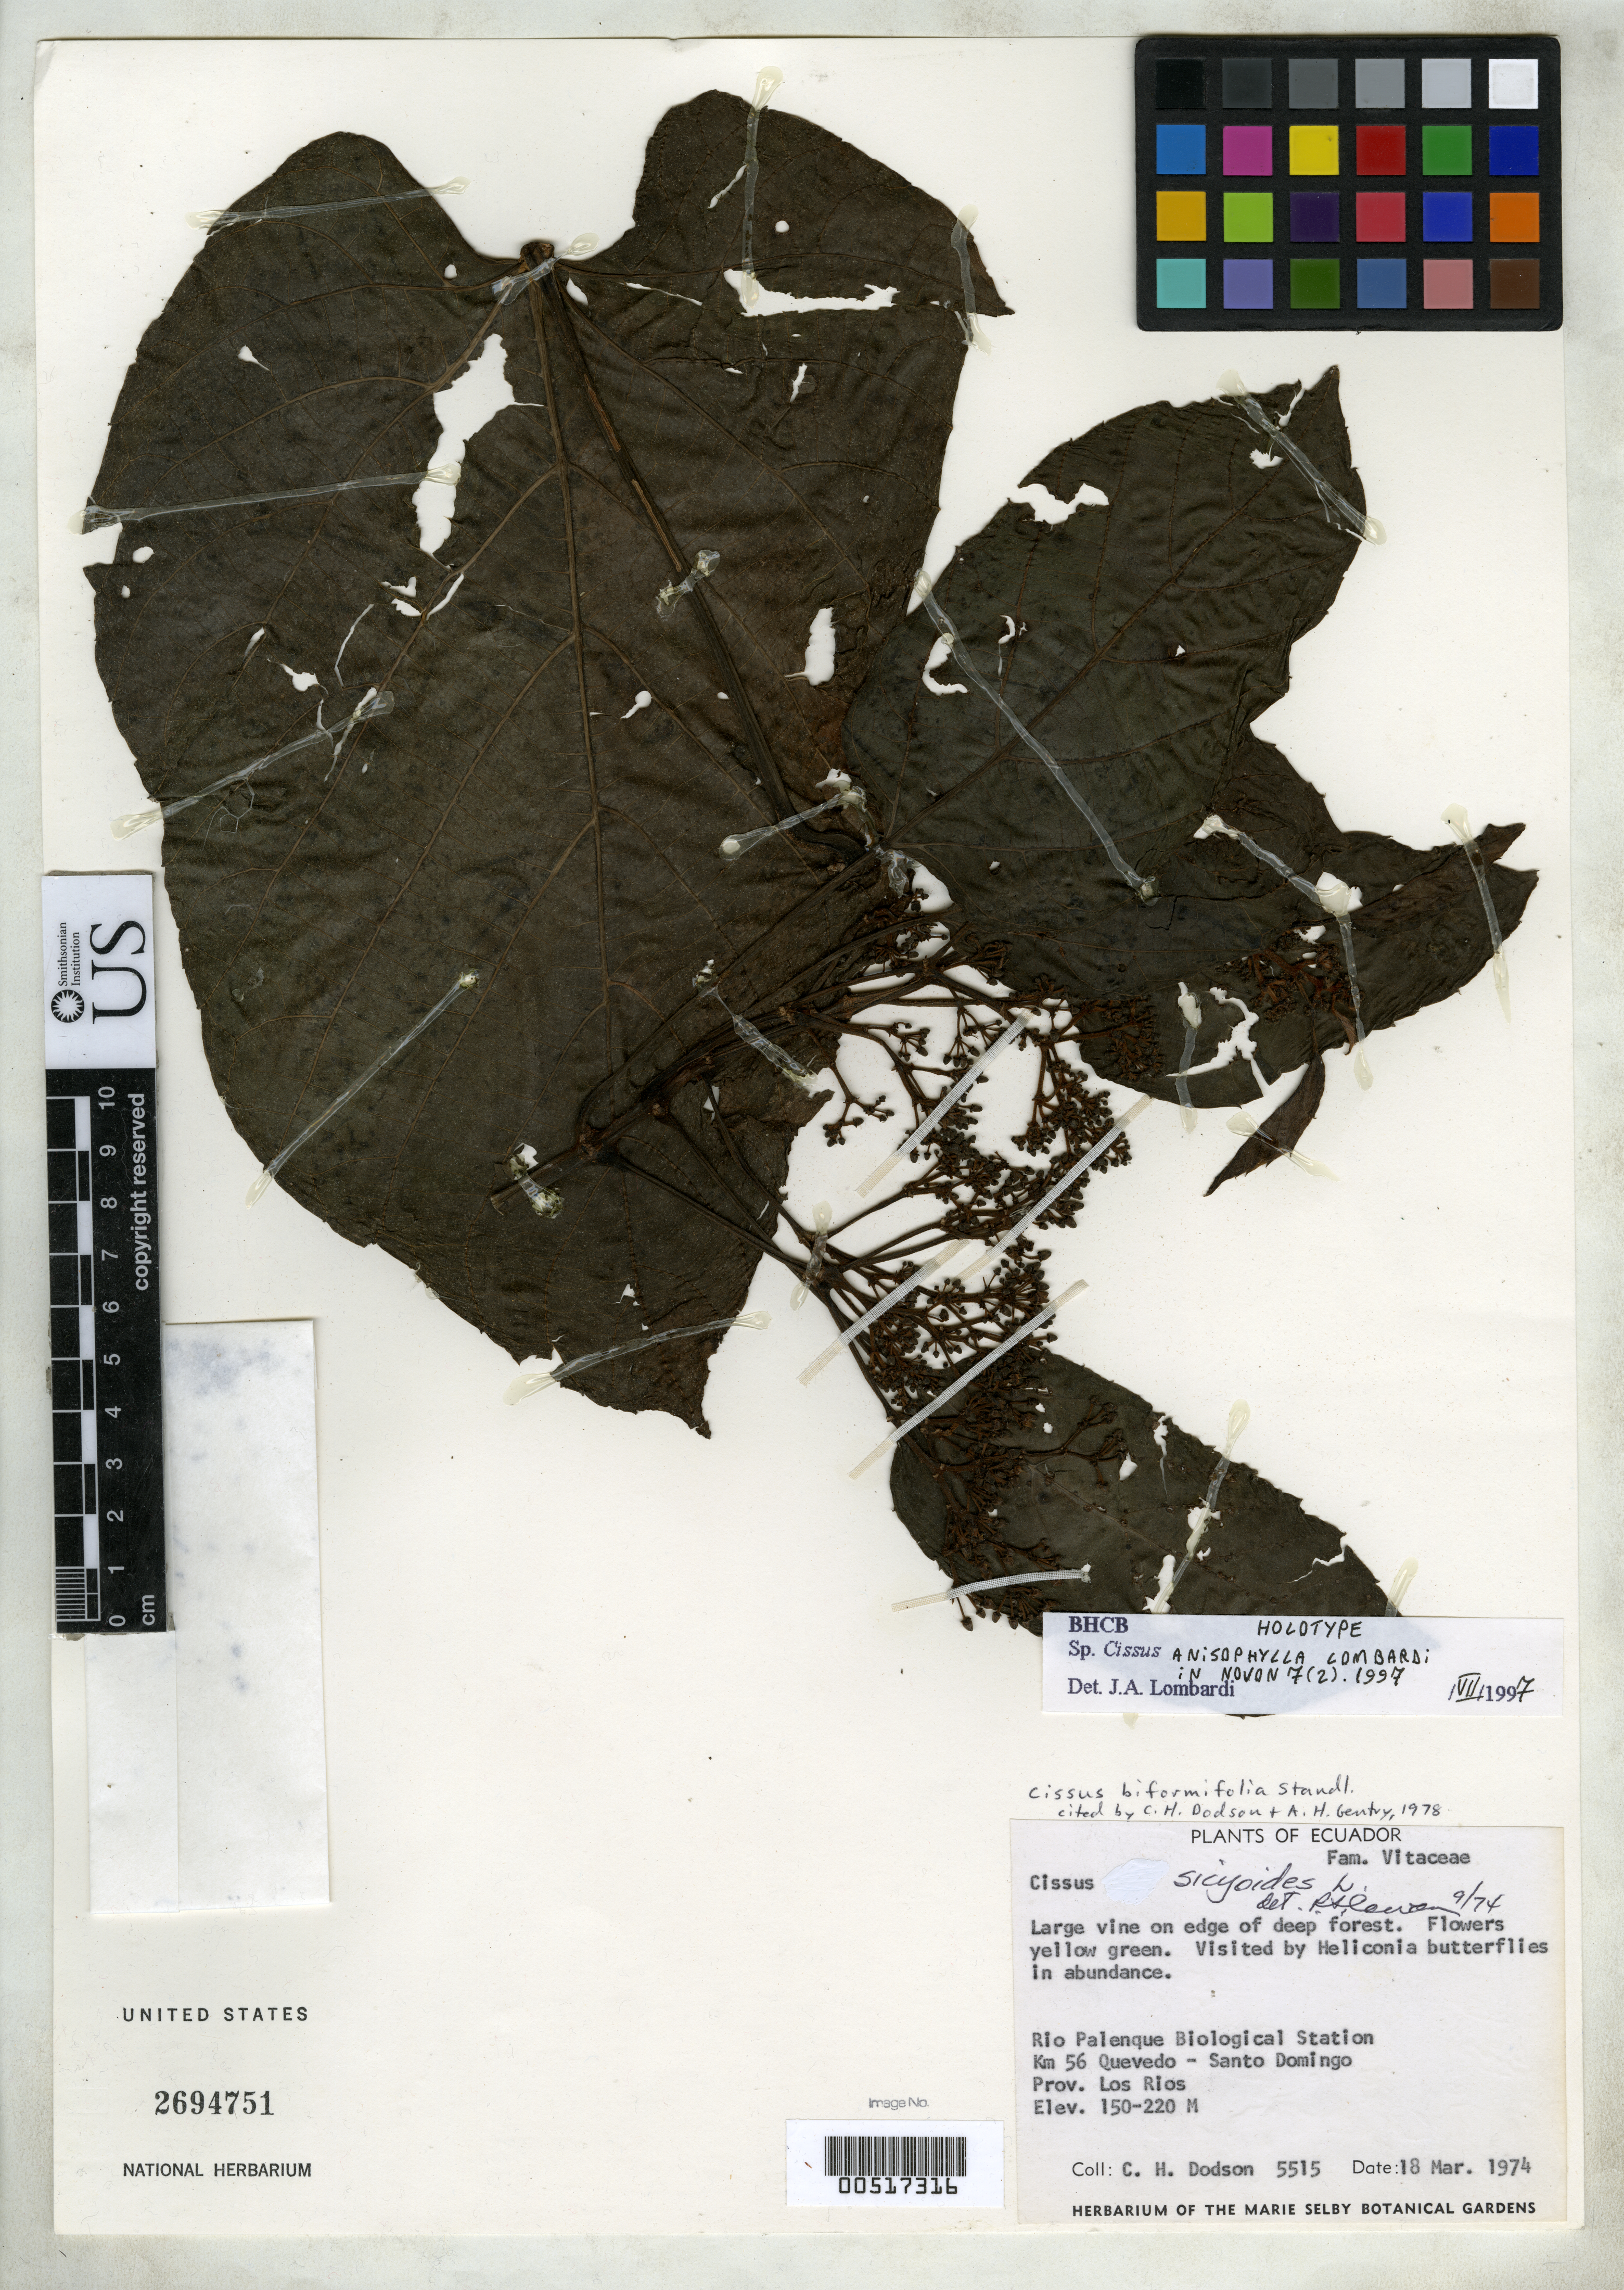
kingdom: Plantae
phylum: Tracheophyta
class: Magnoliopsida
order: Vitales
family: Vitaceae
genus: Cissus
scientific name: Cissus anisophylla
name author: Lombardi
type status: Holotype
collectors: C. H. Dodson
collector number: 5515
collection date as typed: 18 Mar 1974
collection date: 1974-03-18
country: Ecuador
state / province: Los Ríos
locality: Rio Palenque Biological Station, km 56 Quevedo - Santo Domingo.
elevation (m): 46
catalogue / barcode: US 2694751